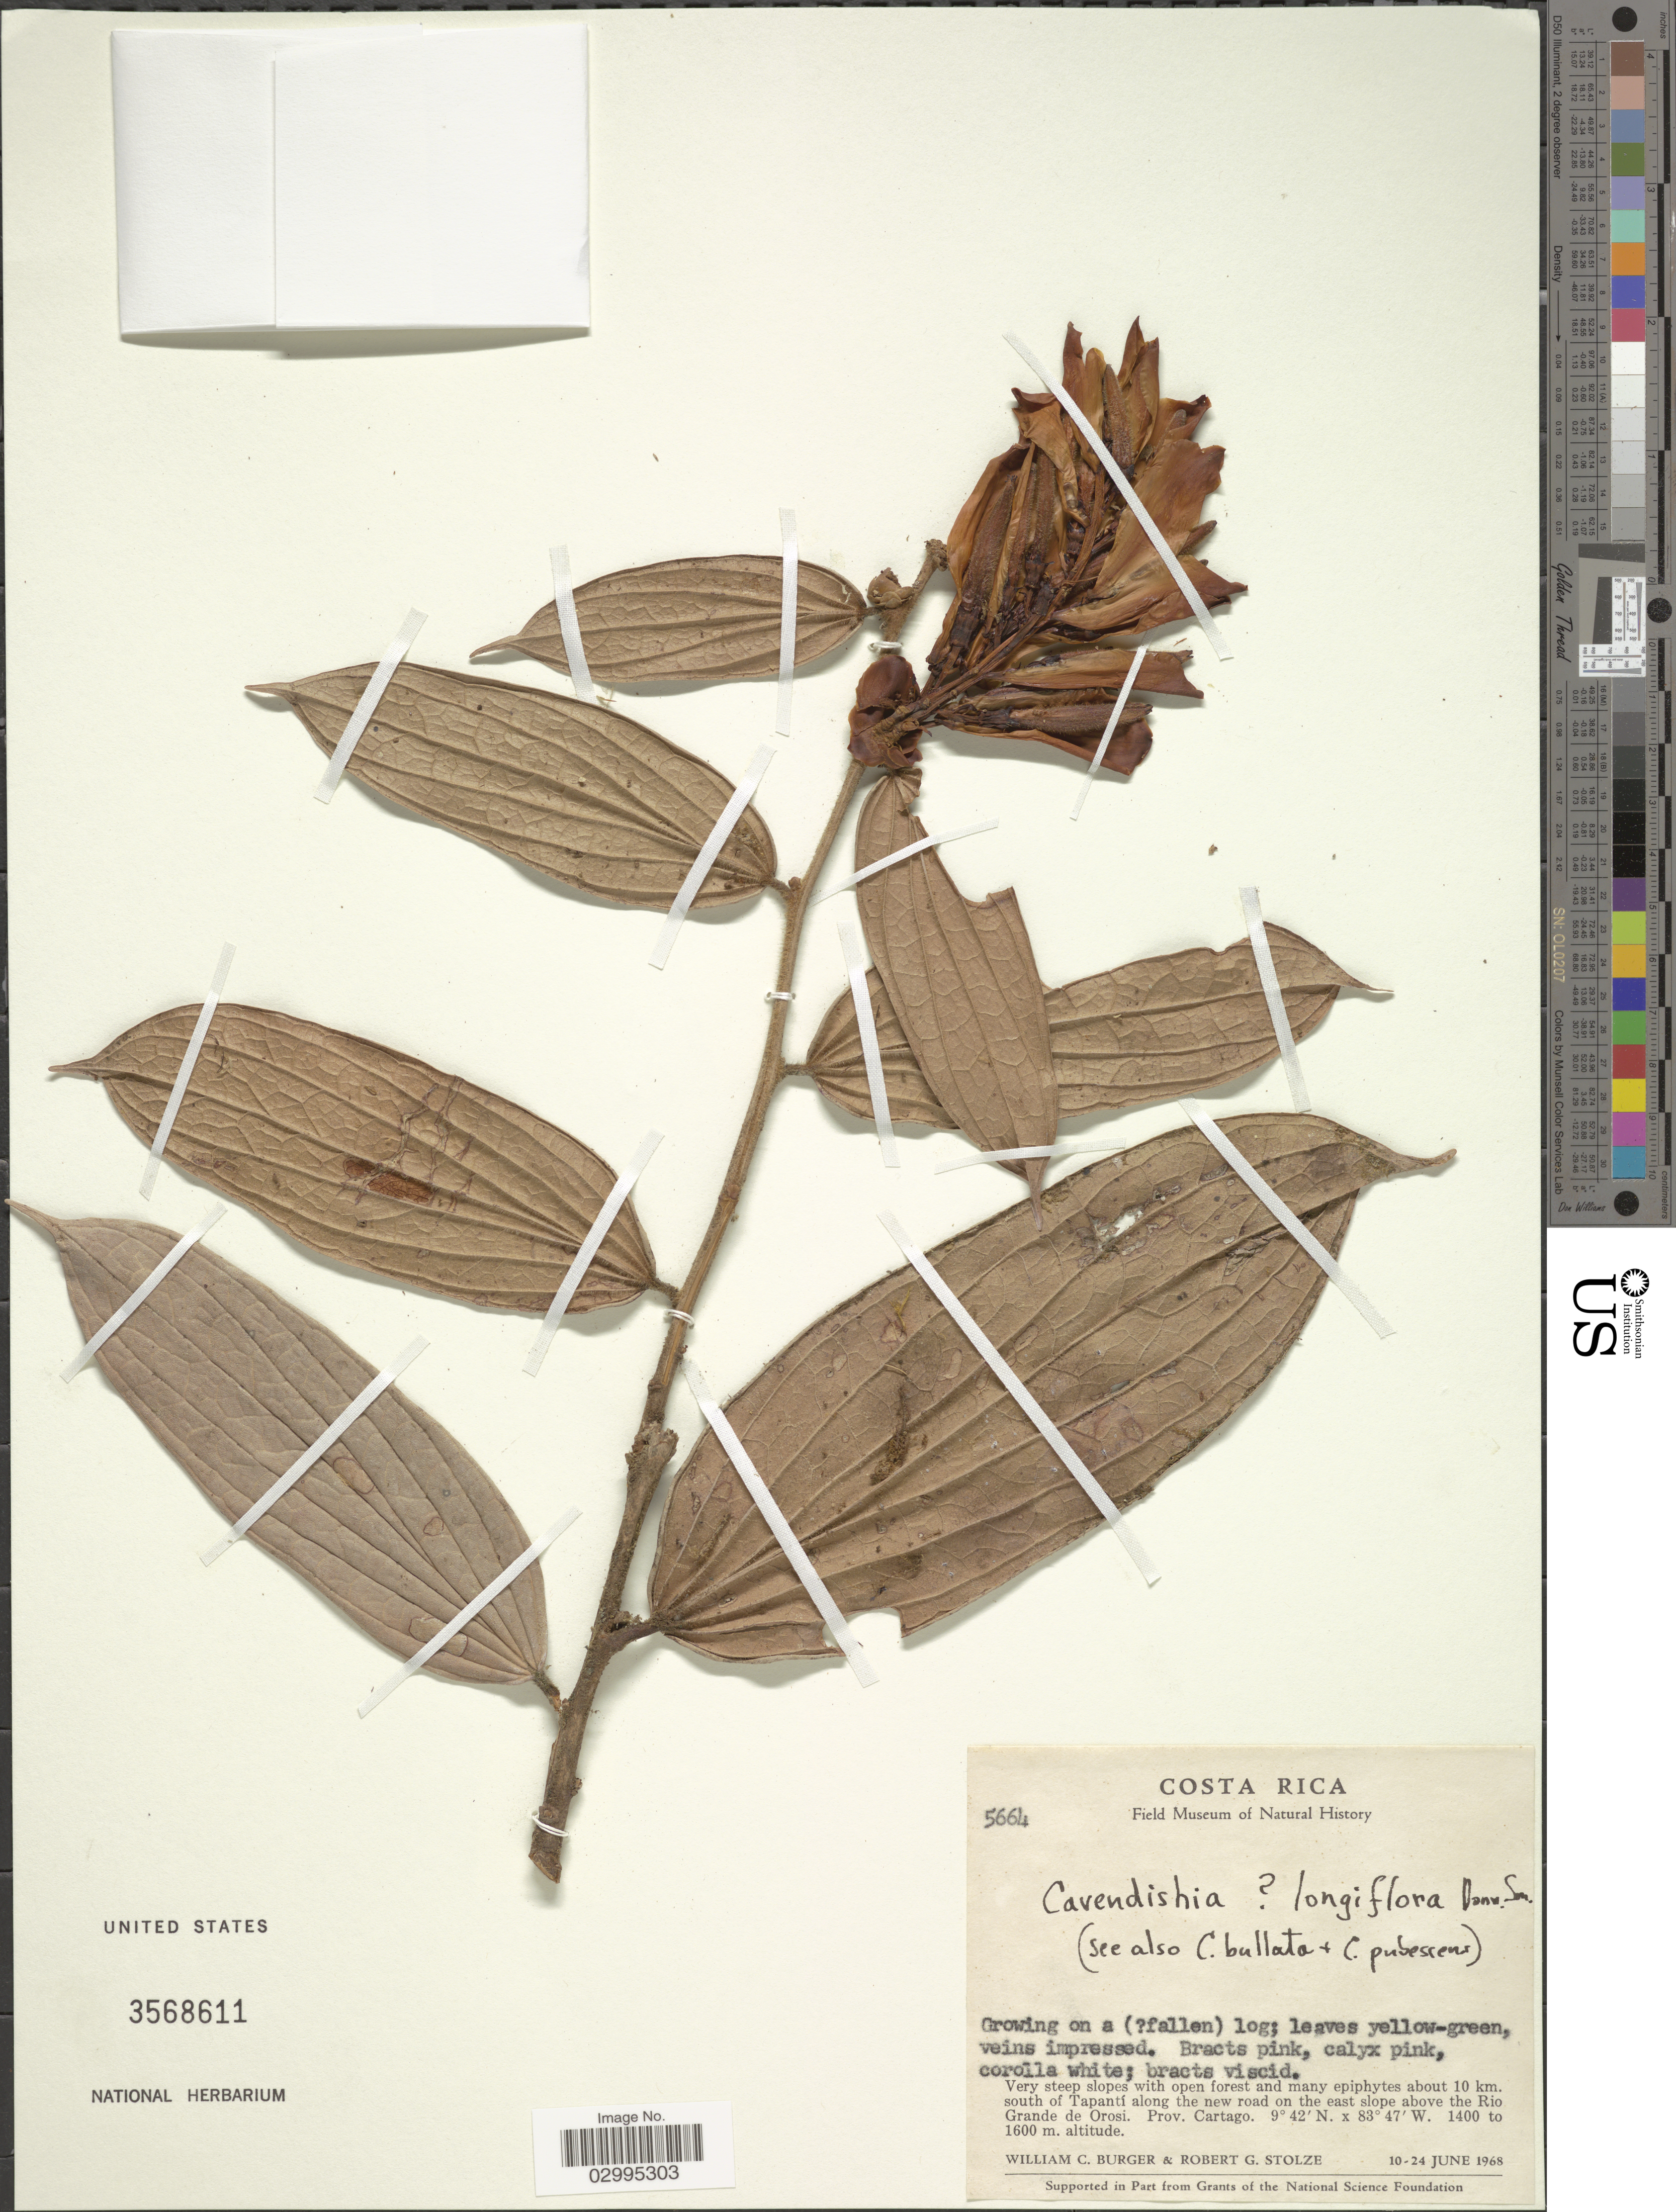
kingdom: Plantae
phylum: Tracheophyta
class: Magnoliopsida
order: Ericales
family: Ericaceae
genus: Cavendishia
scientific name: Cavendishia longiflora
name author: Donn. Sm.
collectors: W. Burger & R. G. Stolze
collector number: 5664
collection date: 1968-06-10/1968-06-24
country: Costa Rica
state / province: Cartago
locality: About 10 km. south of Tapantí along the new road on the east slope above the Rio Grande de Orosi.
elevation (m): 1600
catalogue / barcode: US 3568611